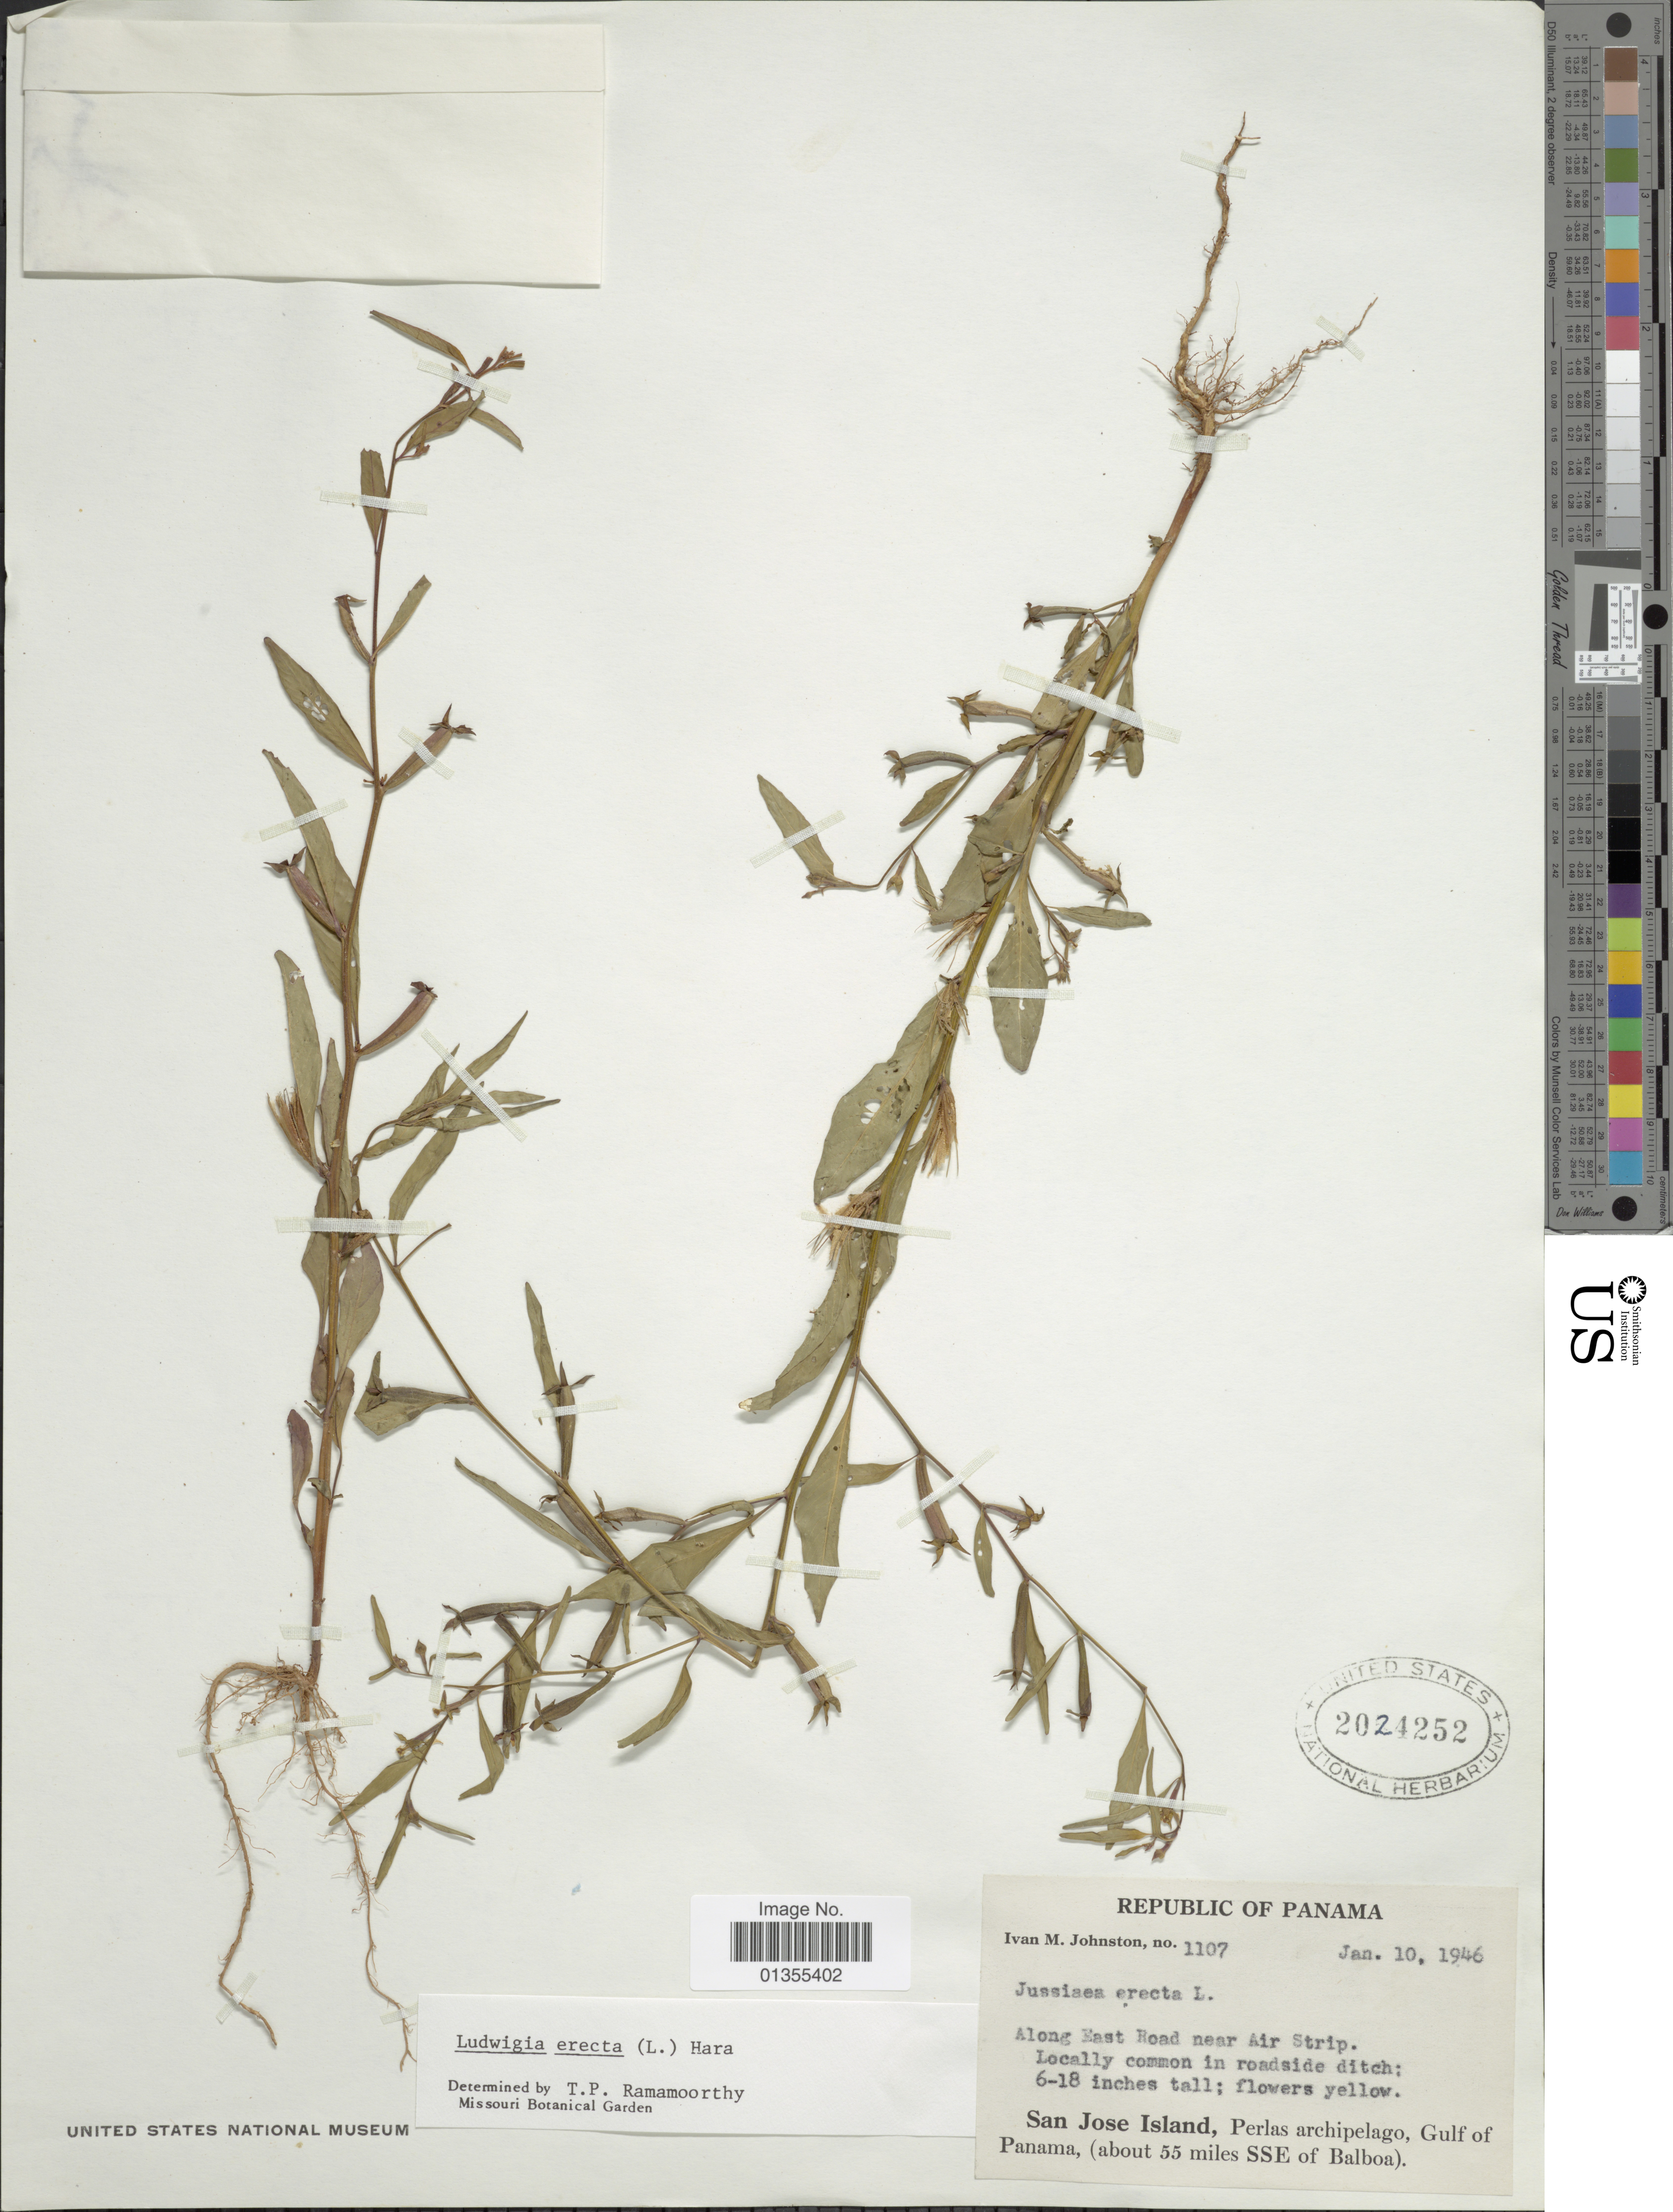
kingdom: Plantae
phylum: Tracheophyta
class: Magnoliopsida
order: Myrtales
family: Onagraceae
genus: Ludwigia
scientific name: Ludwigia erecta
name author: (L.) H. Hara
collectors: I.M. Johnston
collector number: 1107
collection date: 1946-01-10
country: Panama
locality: Republic of Panama. Along East Road near Air Strip. Perlas archipelago, Gulf of Panama, (about 55 miles SSE of Balboa). San Jose Island.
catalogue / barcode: US 2024252